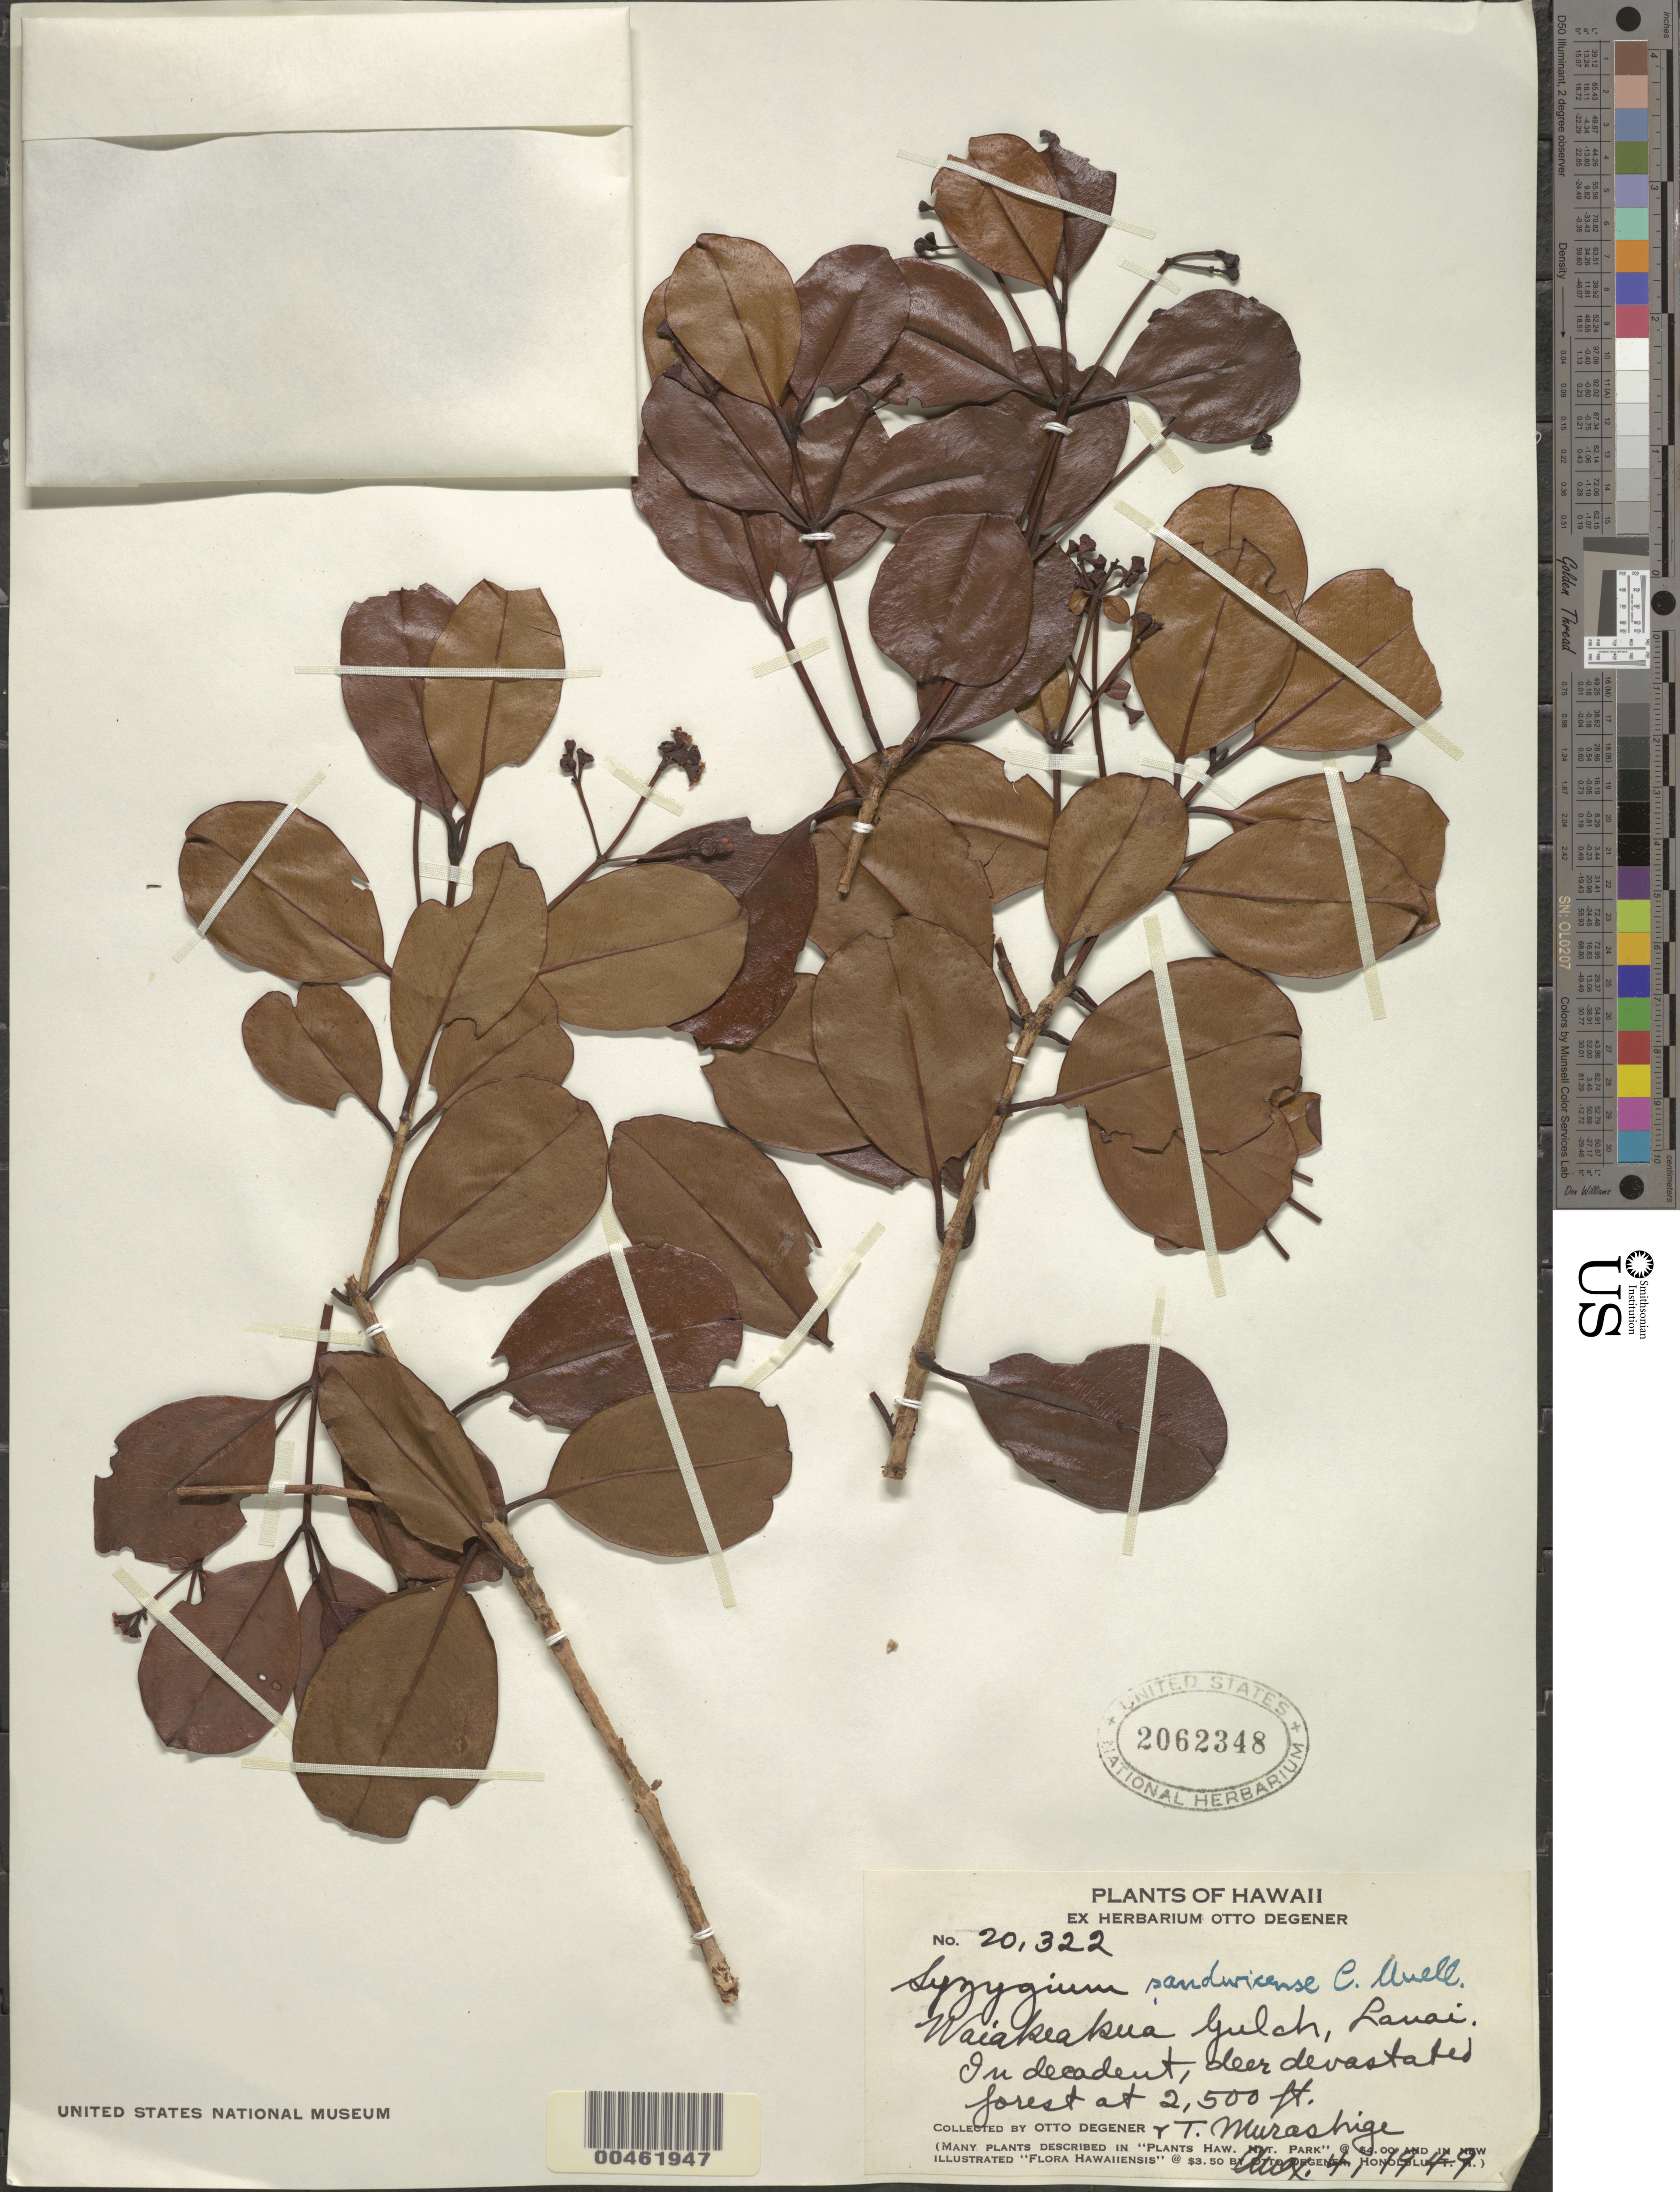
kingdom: Plantae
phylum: Tracheophyta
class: Magnoliopsida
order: Myrtales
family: Myrtaceae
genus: Syzygium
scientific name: Syzygium sandwicense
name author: (A. Gray) Müll. Stuttg.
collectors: O. Degener & T. Murashige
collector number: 20322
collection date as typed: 4 Aug 1949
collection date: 1949-08-04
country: United States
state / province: Hawaii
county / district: Maui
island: Lana'i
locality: Waiakeakua Gulch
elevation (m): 762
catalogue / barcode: US 2062348